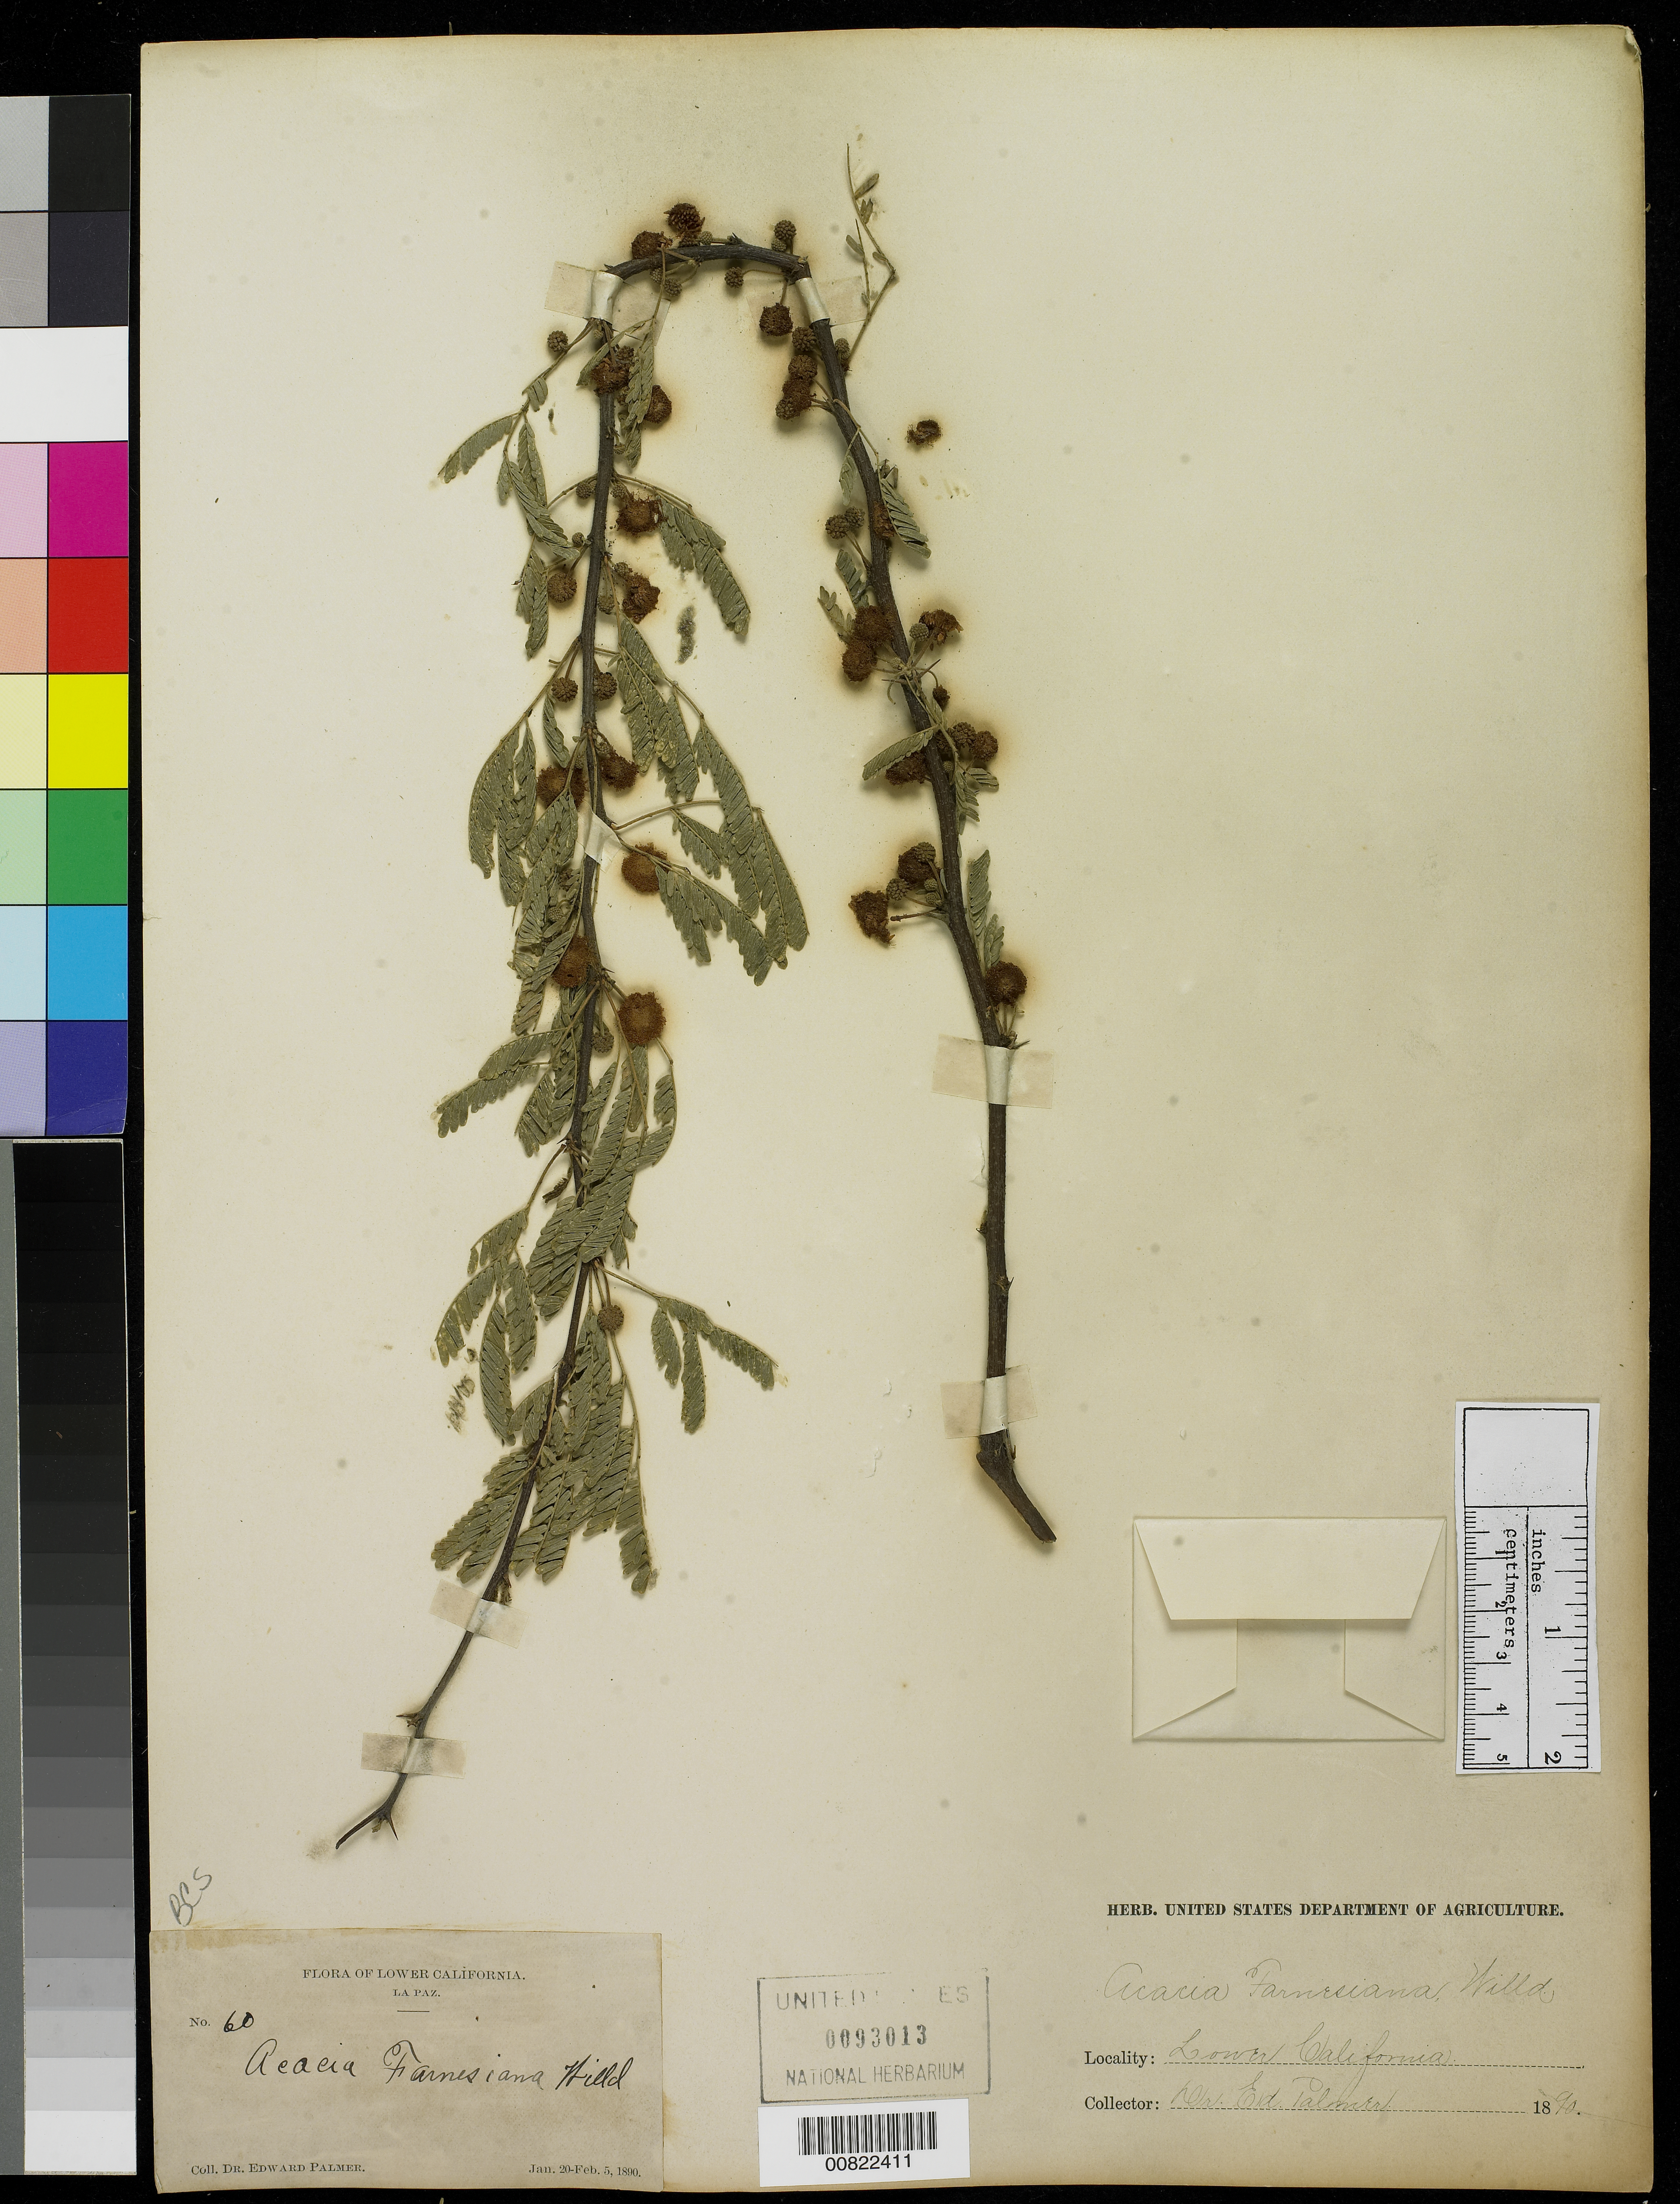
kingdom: Plantae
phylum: Tracheophyta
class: Magnoliopsida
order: Fabales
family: Fabaceae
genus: Vachellia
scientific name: Vachellia farnesiana var. farnesiana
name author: (L.) Wight & Arn.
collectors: E. Palmer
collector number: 60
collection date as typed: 20 Jan 1890 to 05 Feb 1890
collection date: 1890-01-20/1890-02-05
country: Mexico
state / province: Baja California Sur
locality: La Paz, Baja California Sur.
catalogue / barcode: US 93013